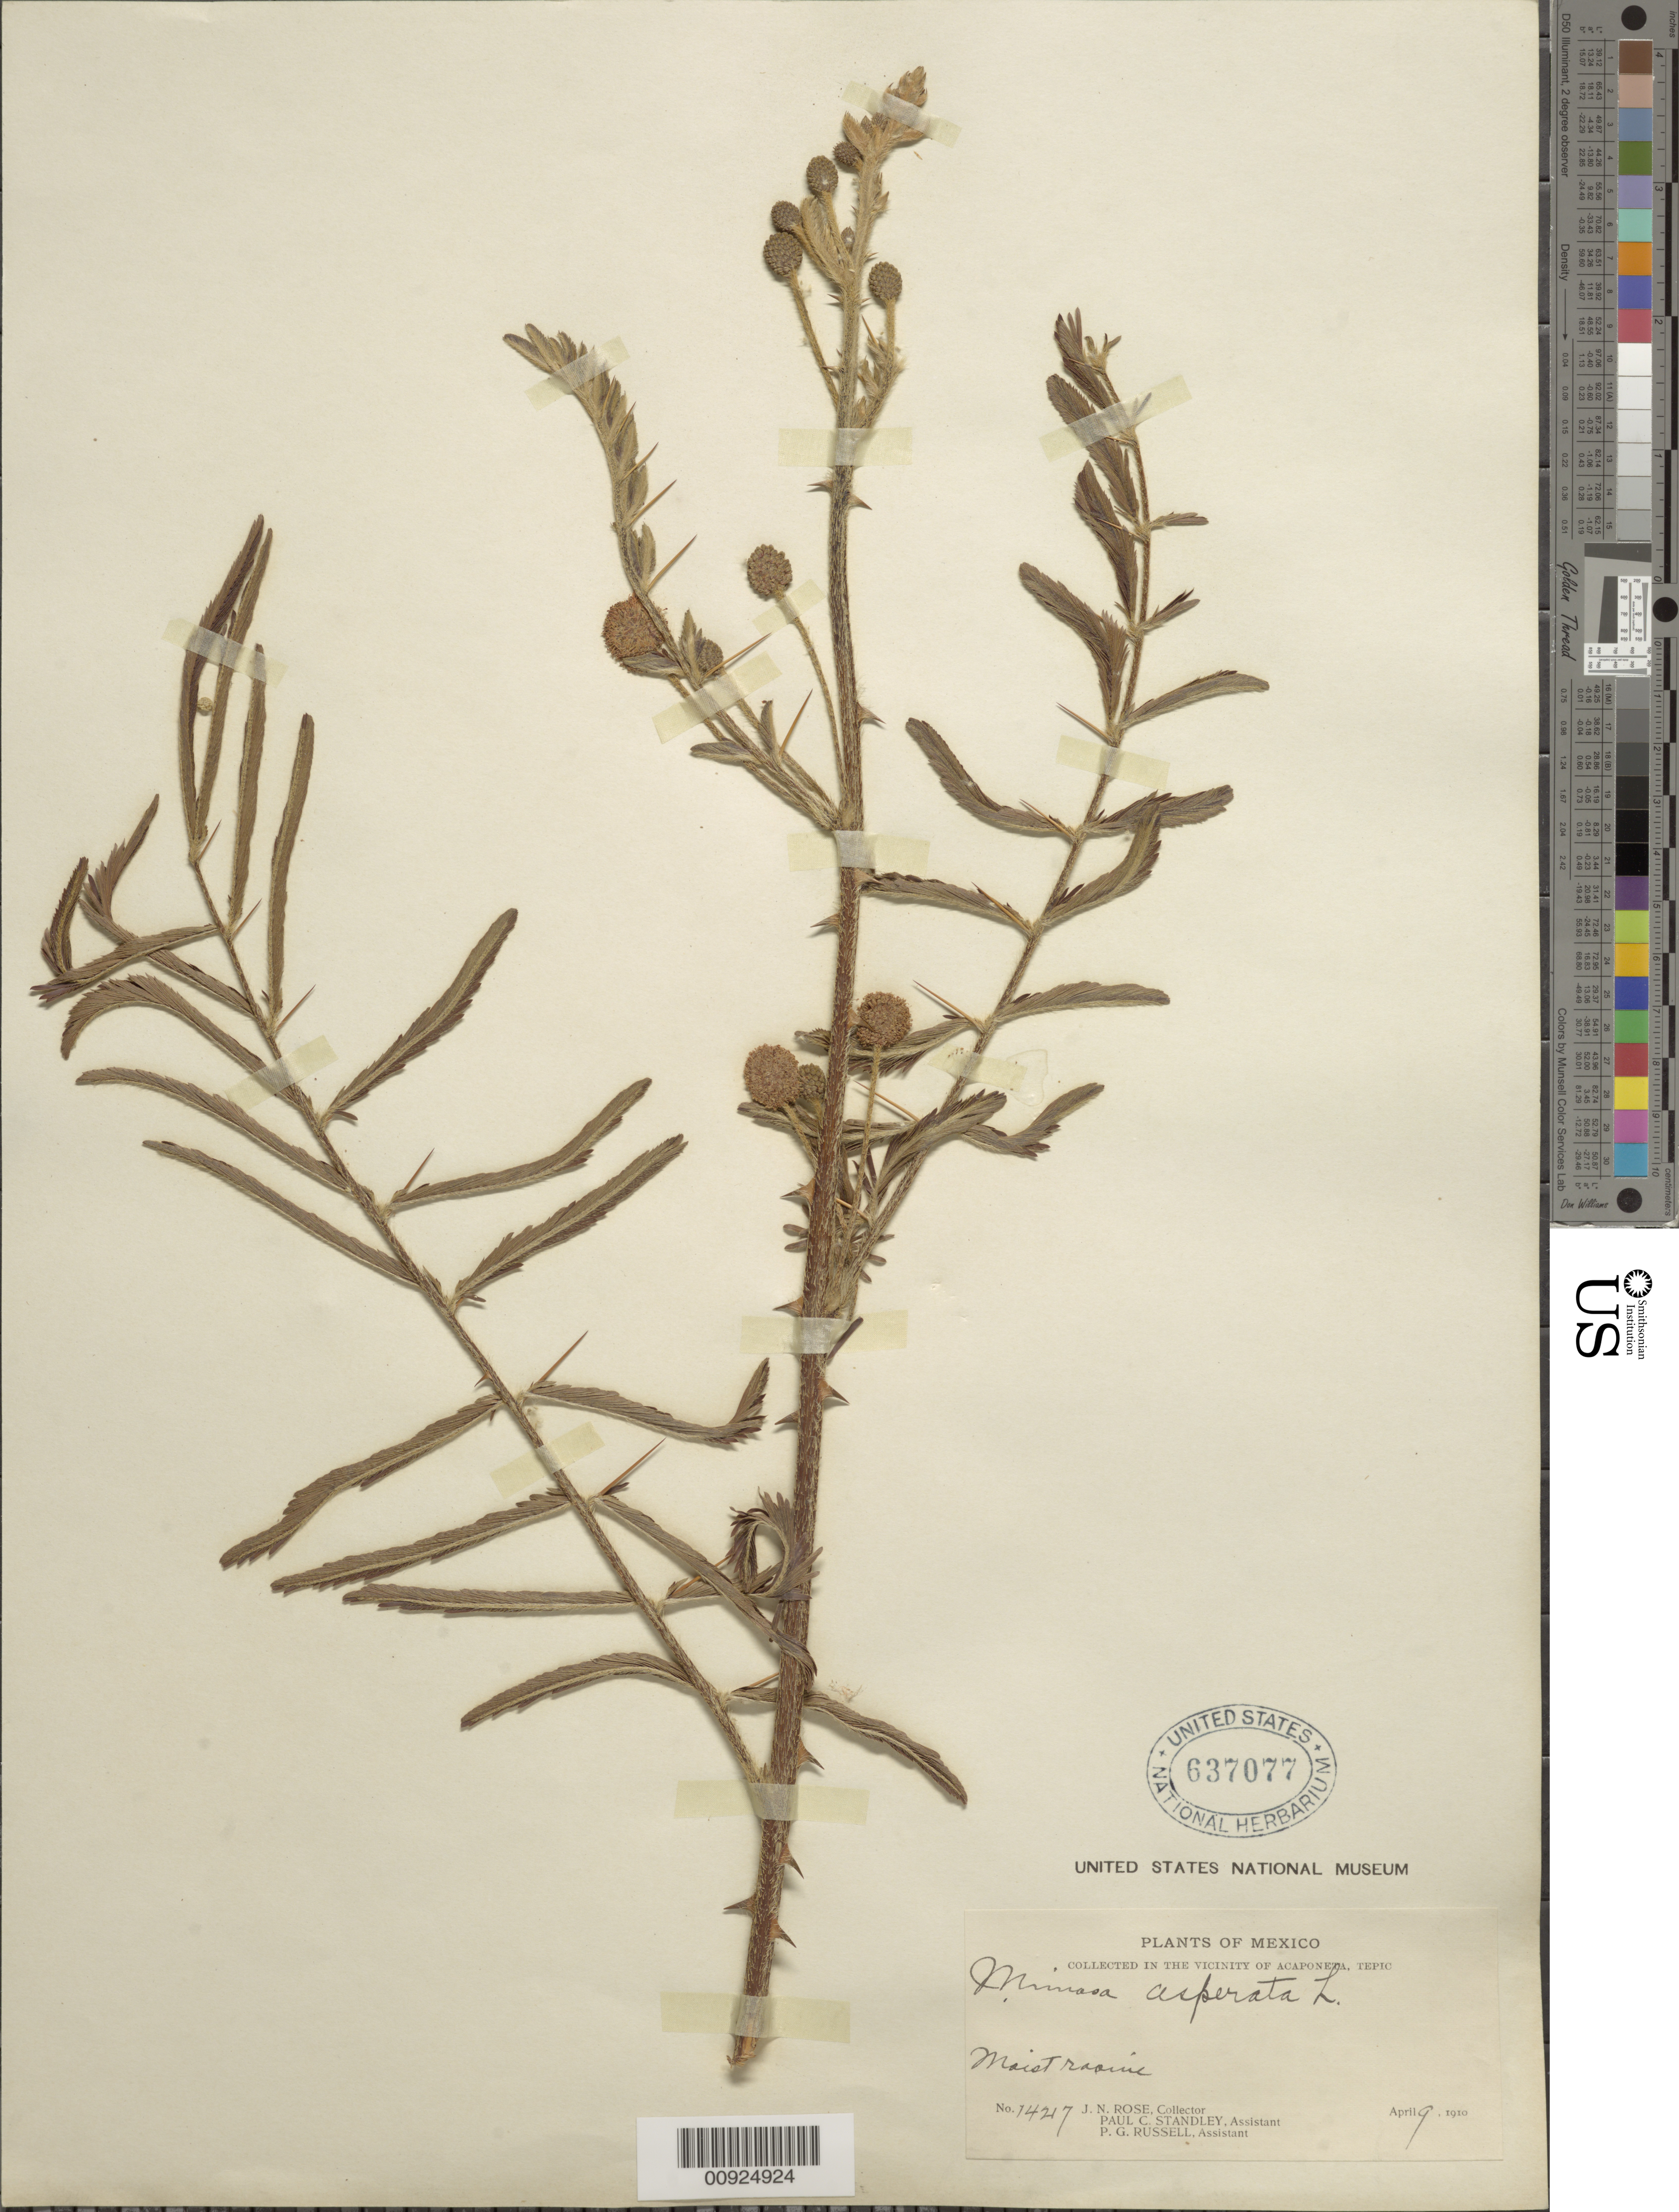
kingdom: Plantae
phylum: Tracheophyta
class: Magnoliopsida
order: Fabales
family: Fabaceae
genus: Mimosa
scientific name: Mimosa pigra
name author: L.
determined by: Strong, Mark T., (BOT), Smithsonian Institution - National Museum of Natural History (UNITED STATES)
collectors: J. N. Rose, P. C. Standley & P. G. Russell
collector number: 14217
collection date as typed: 09 Apr 1910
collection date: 1910-04-09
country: Mexico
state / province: Nayarit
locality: In the vicinity of Acaponeta, Tepic.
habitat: Moist ravine.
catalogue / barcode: US 637077